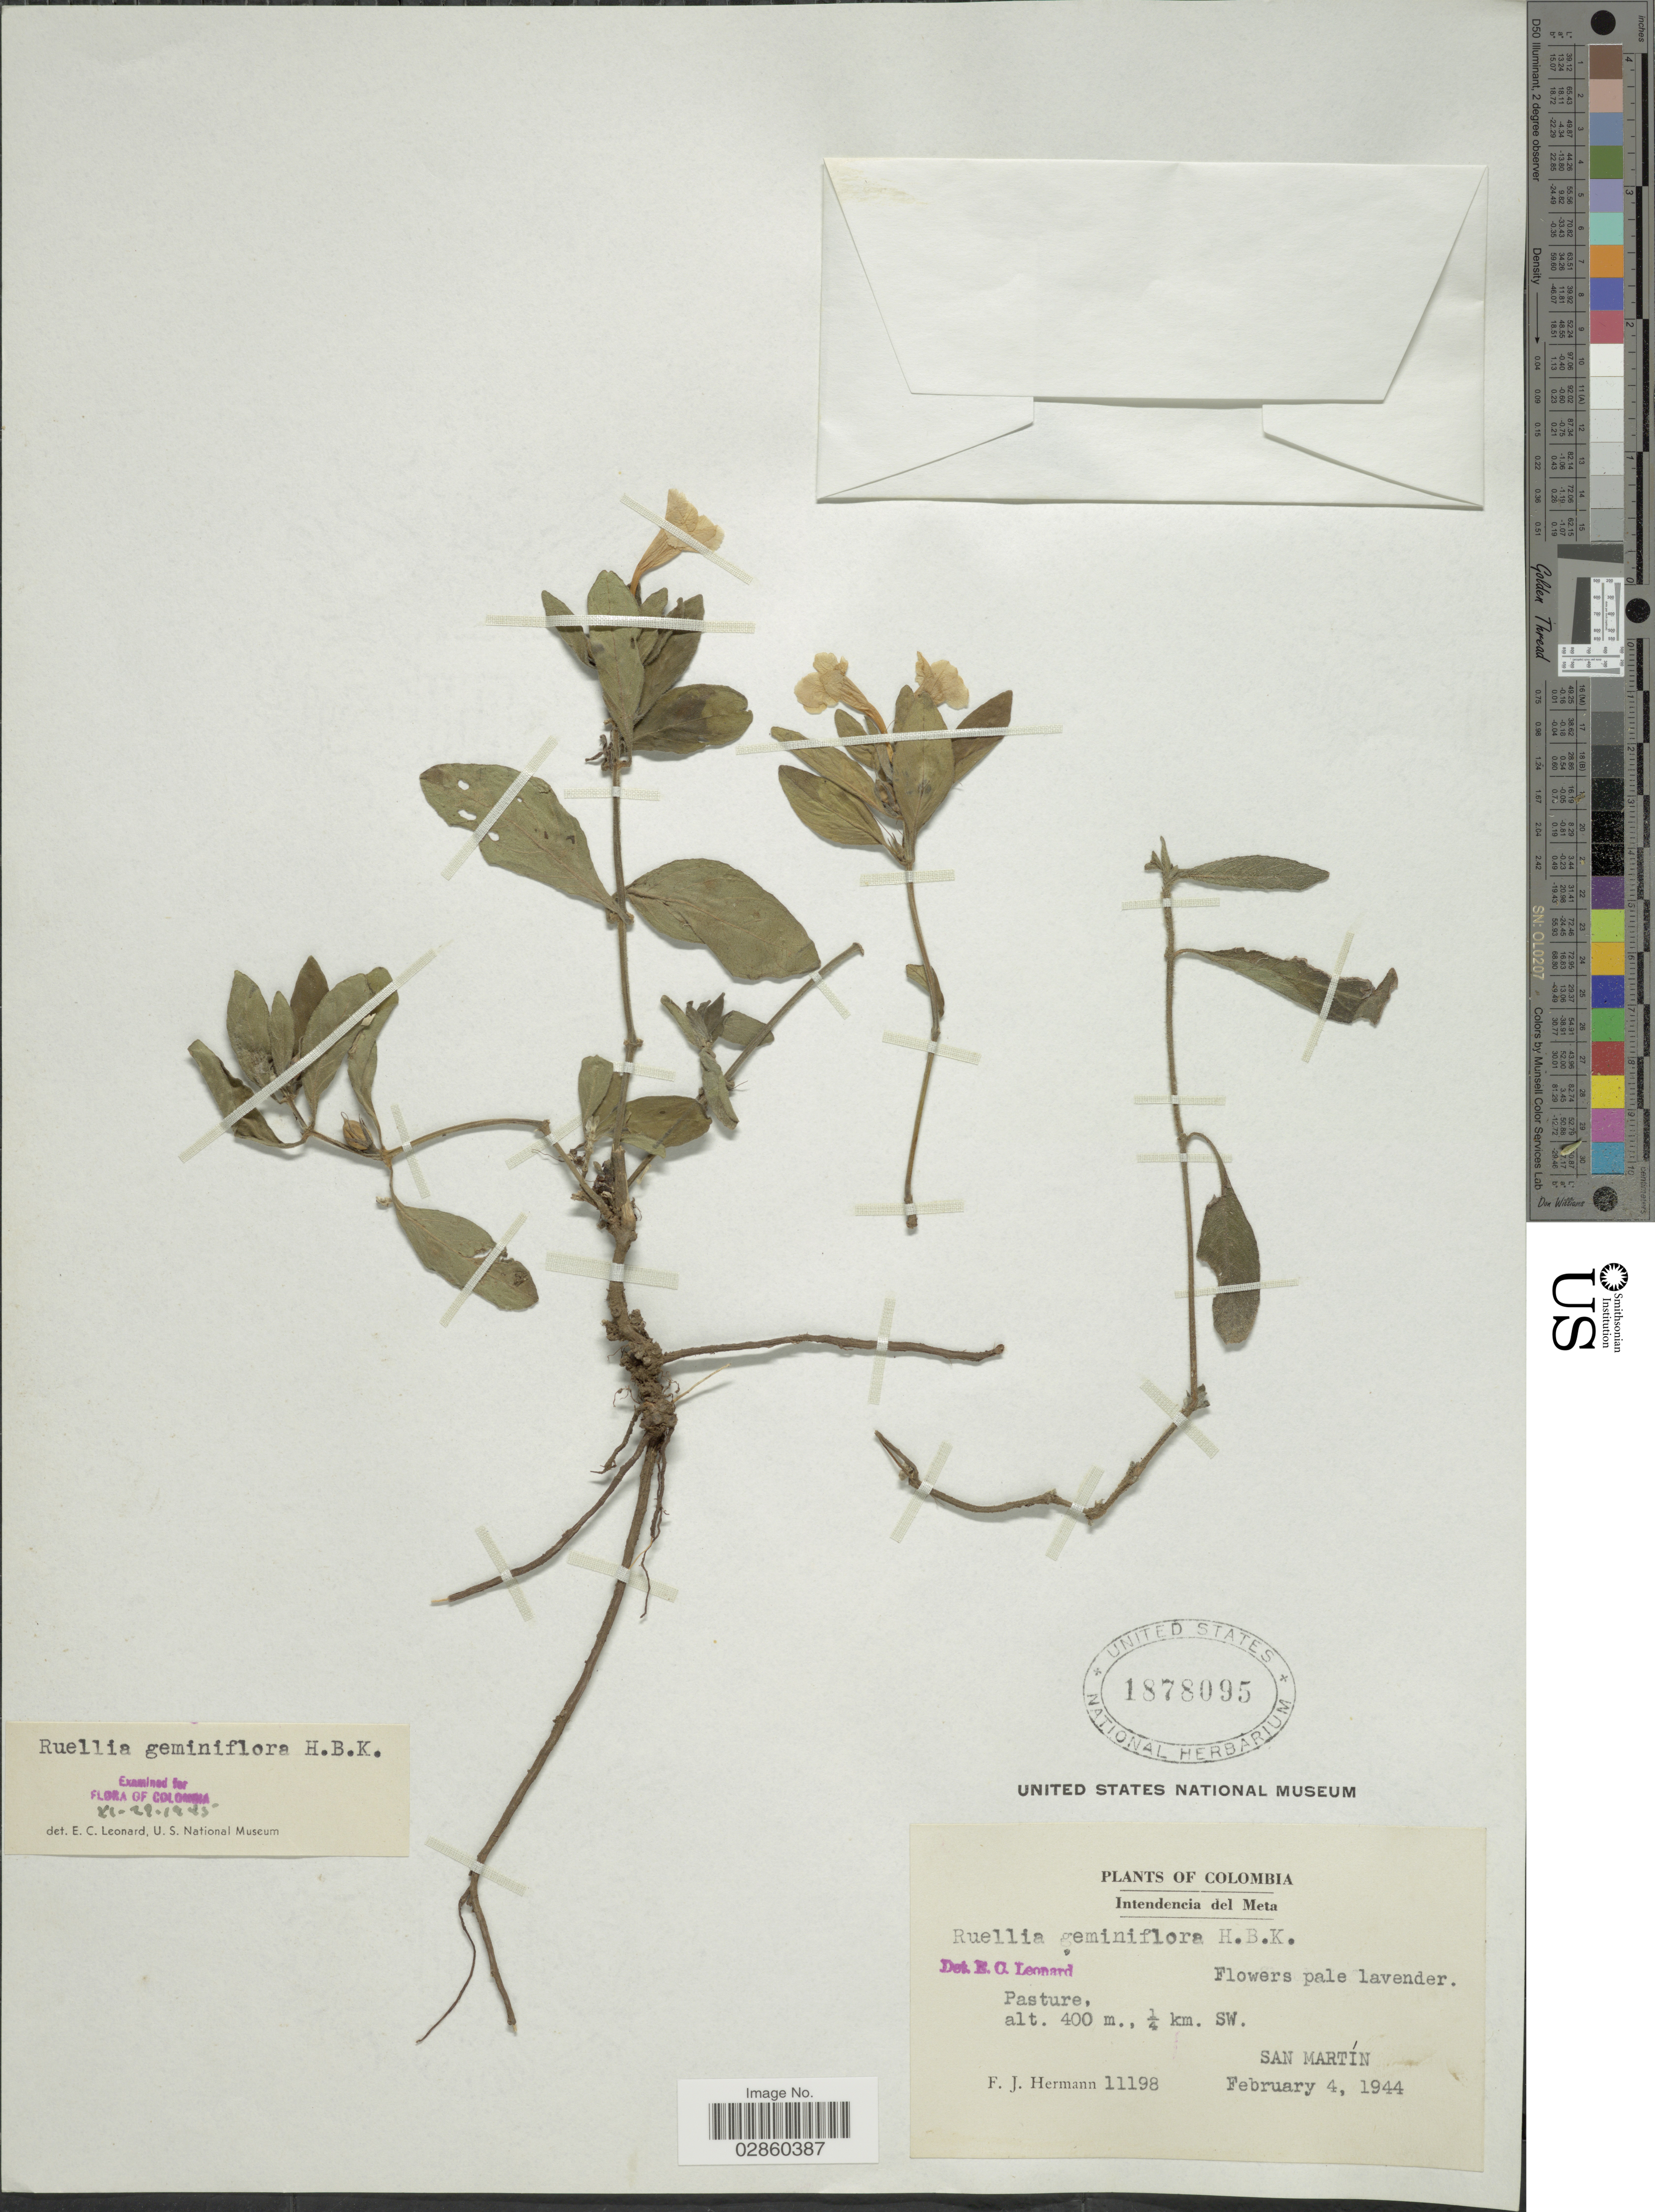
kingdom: Plantae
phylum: Tracheophyta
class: Magnoliopsida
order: Lamiales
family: Acanthaceae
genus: Ruellia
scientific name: Ruellia geminiflora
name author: Kunth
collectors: F. J. Hermann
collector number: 11198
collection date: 1944-02-04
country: Colombia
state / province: Meta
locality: Intendencia del Meta. ¼ km. SW. San Martín.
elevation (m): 400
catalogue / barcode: US 1878095